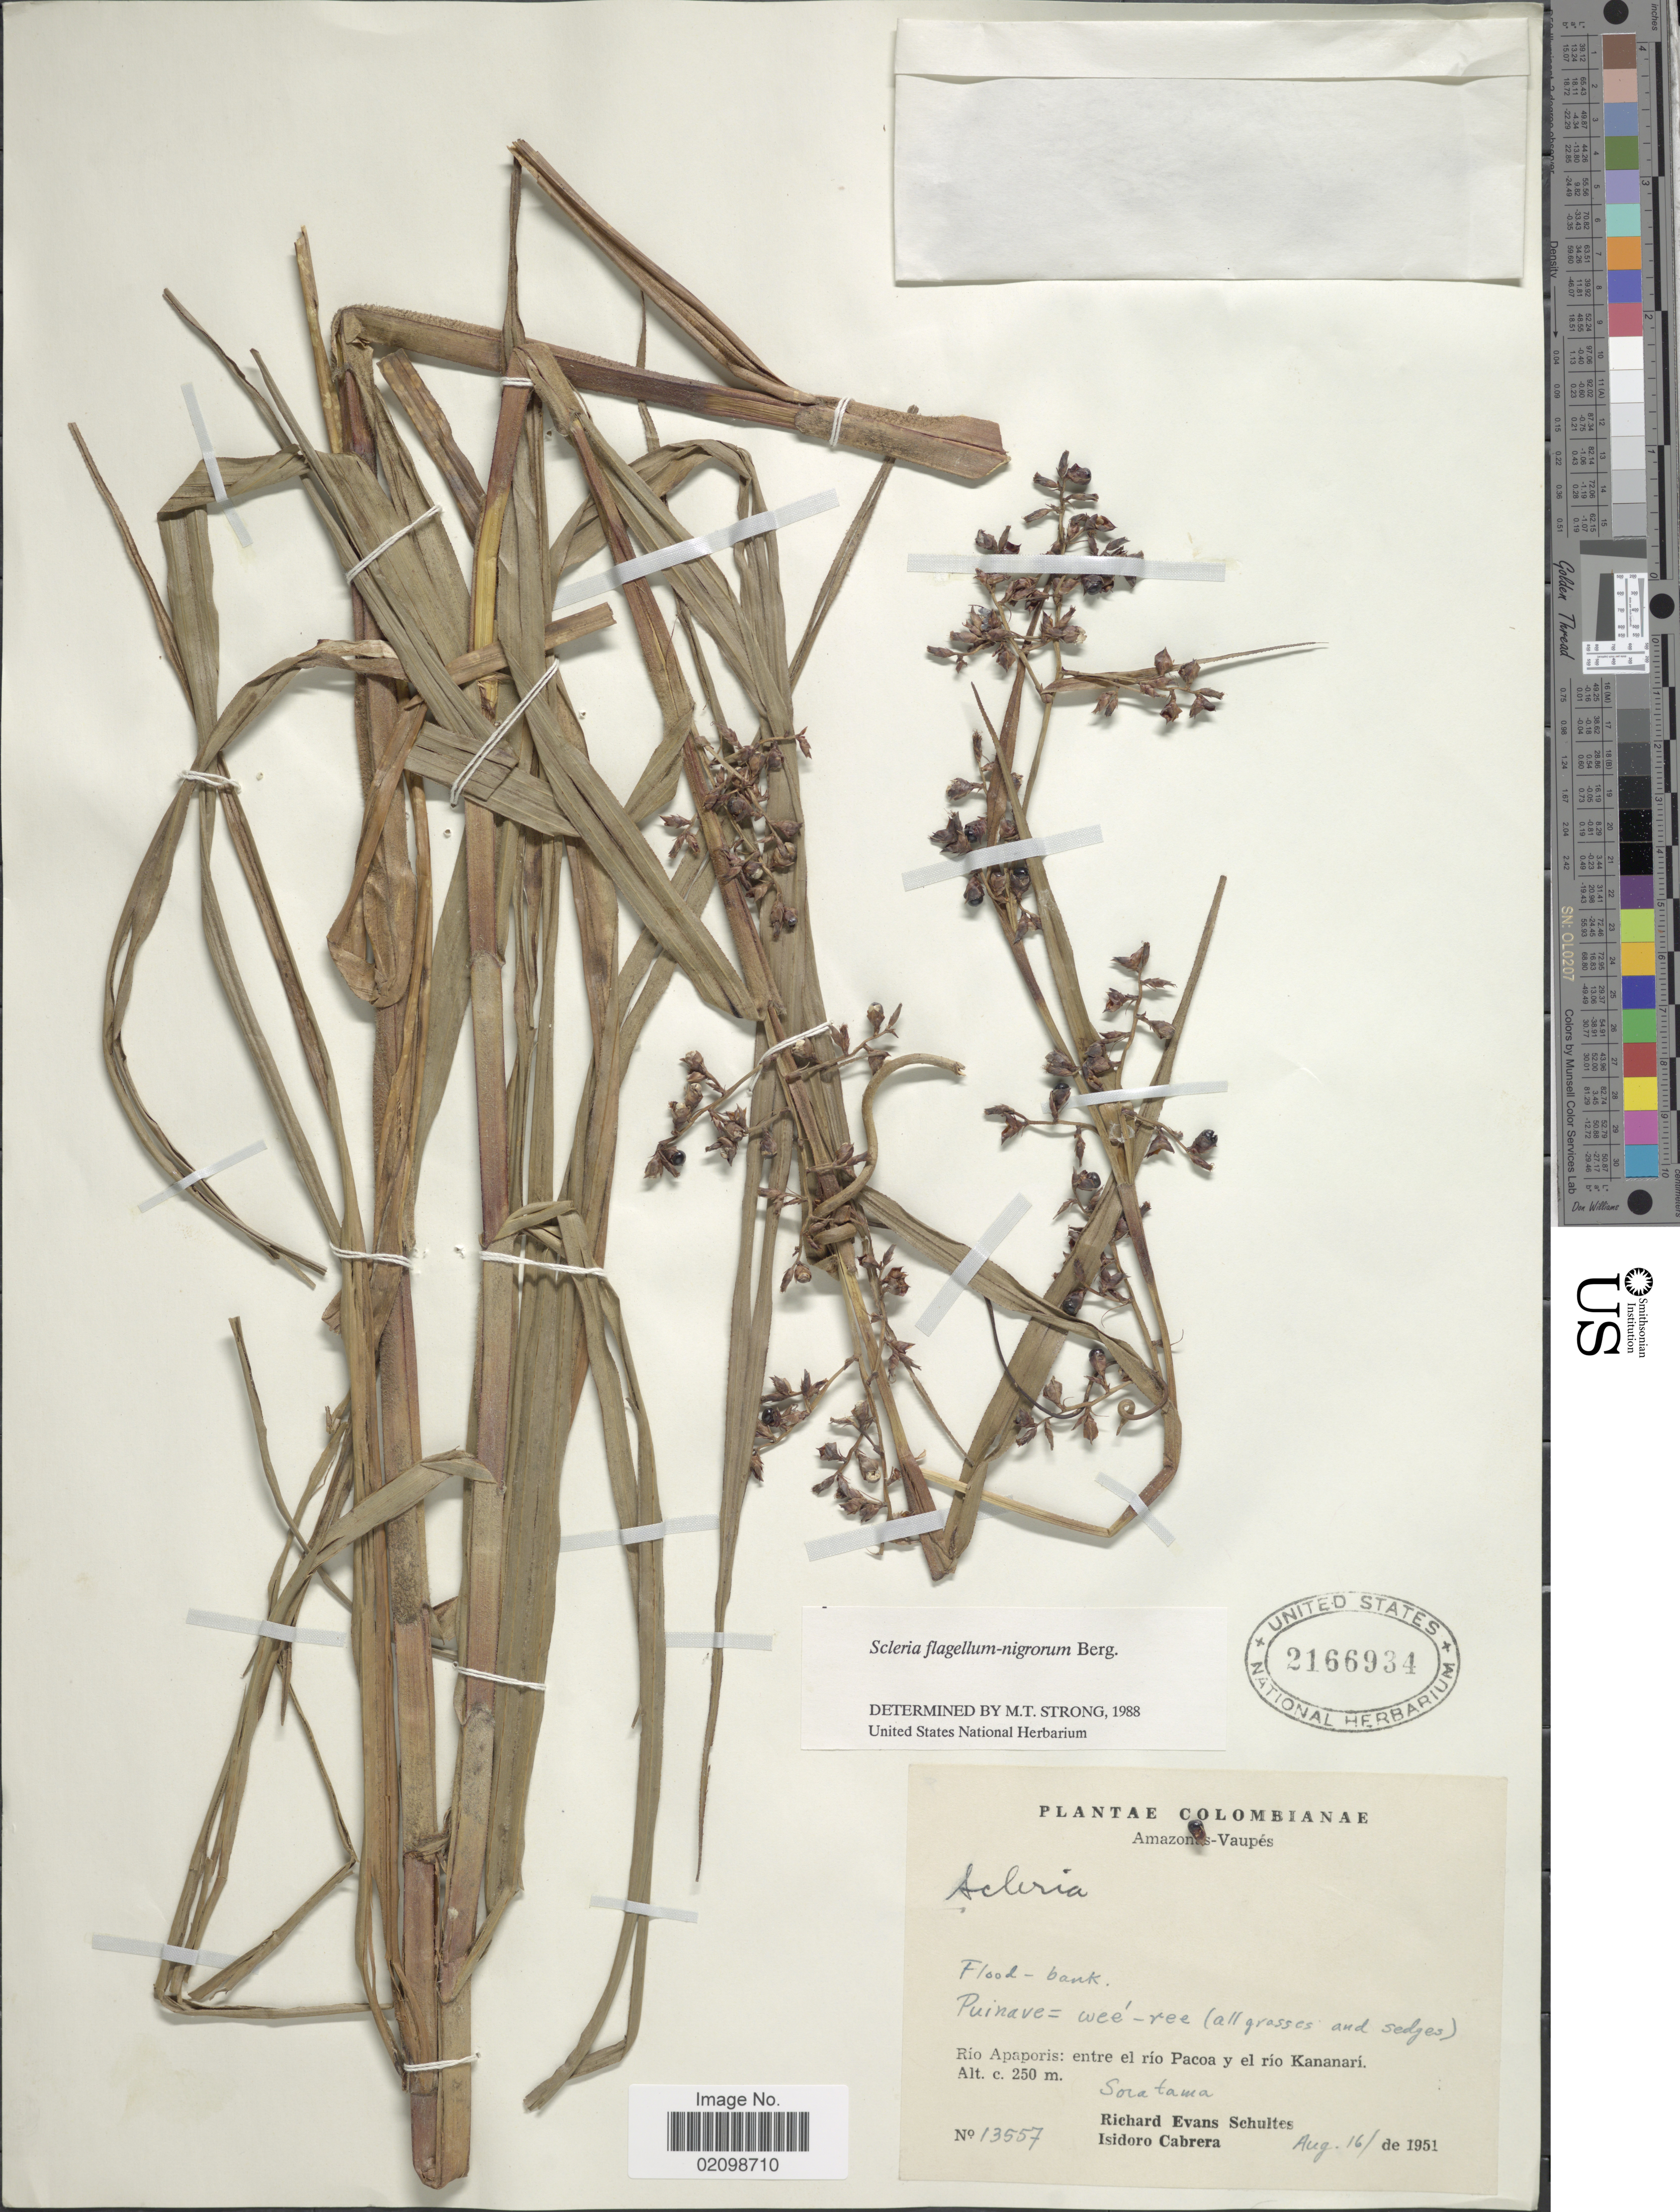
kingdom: Plantae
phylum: Tracheophyta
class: Liliopsida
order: Poales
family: Cyperaceae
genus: Scleria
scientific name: Scleria flagellum-nigrorum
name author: P.J. Bergius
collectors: R. E. Schultes & I. Cabrera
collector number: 13557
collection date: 1951-08-16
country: Colombia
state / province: Vaupés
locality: Amazonas-Vaupes. Rio Apaporis: entre el rio Pacoa y el rio Kananari. Sora tama [unsure placement]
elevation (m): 250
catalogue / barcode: US 2166934